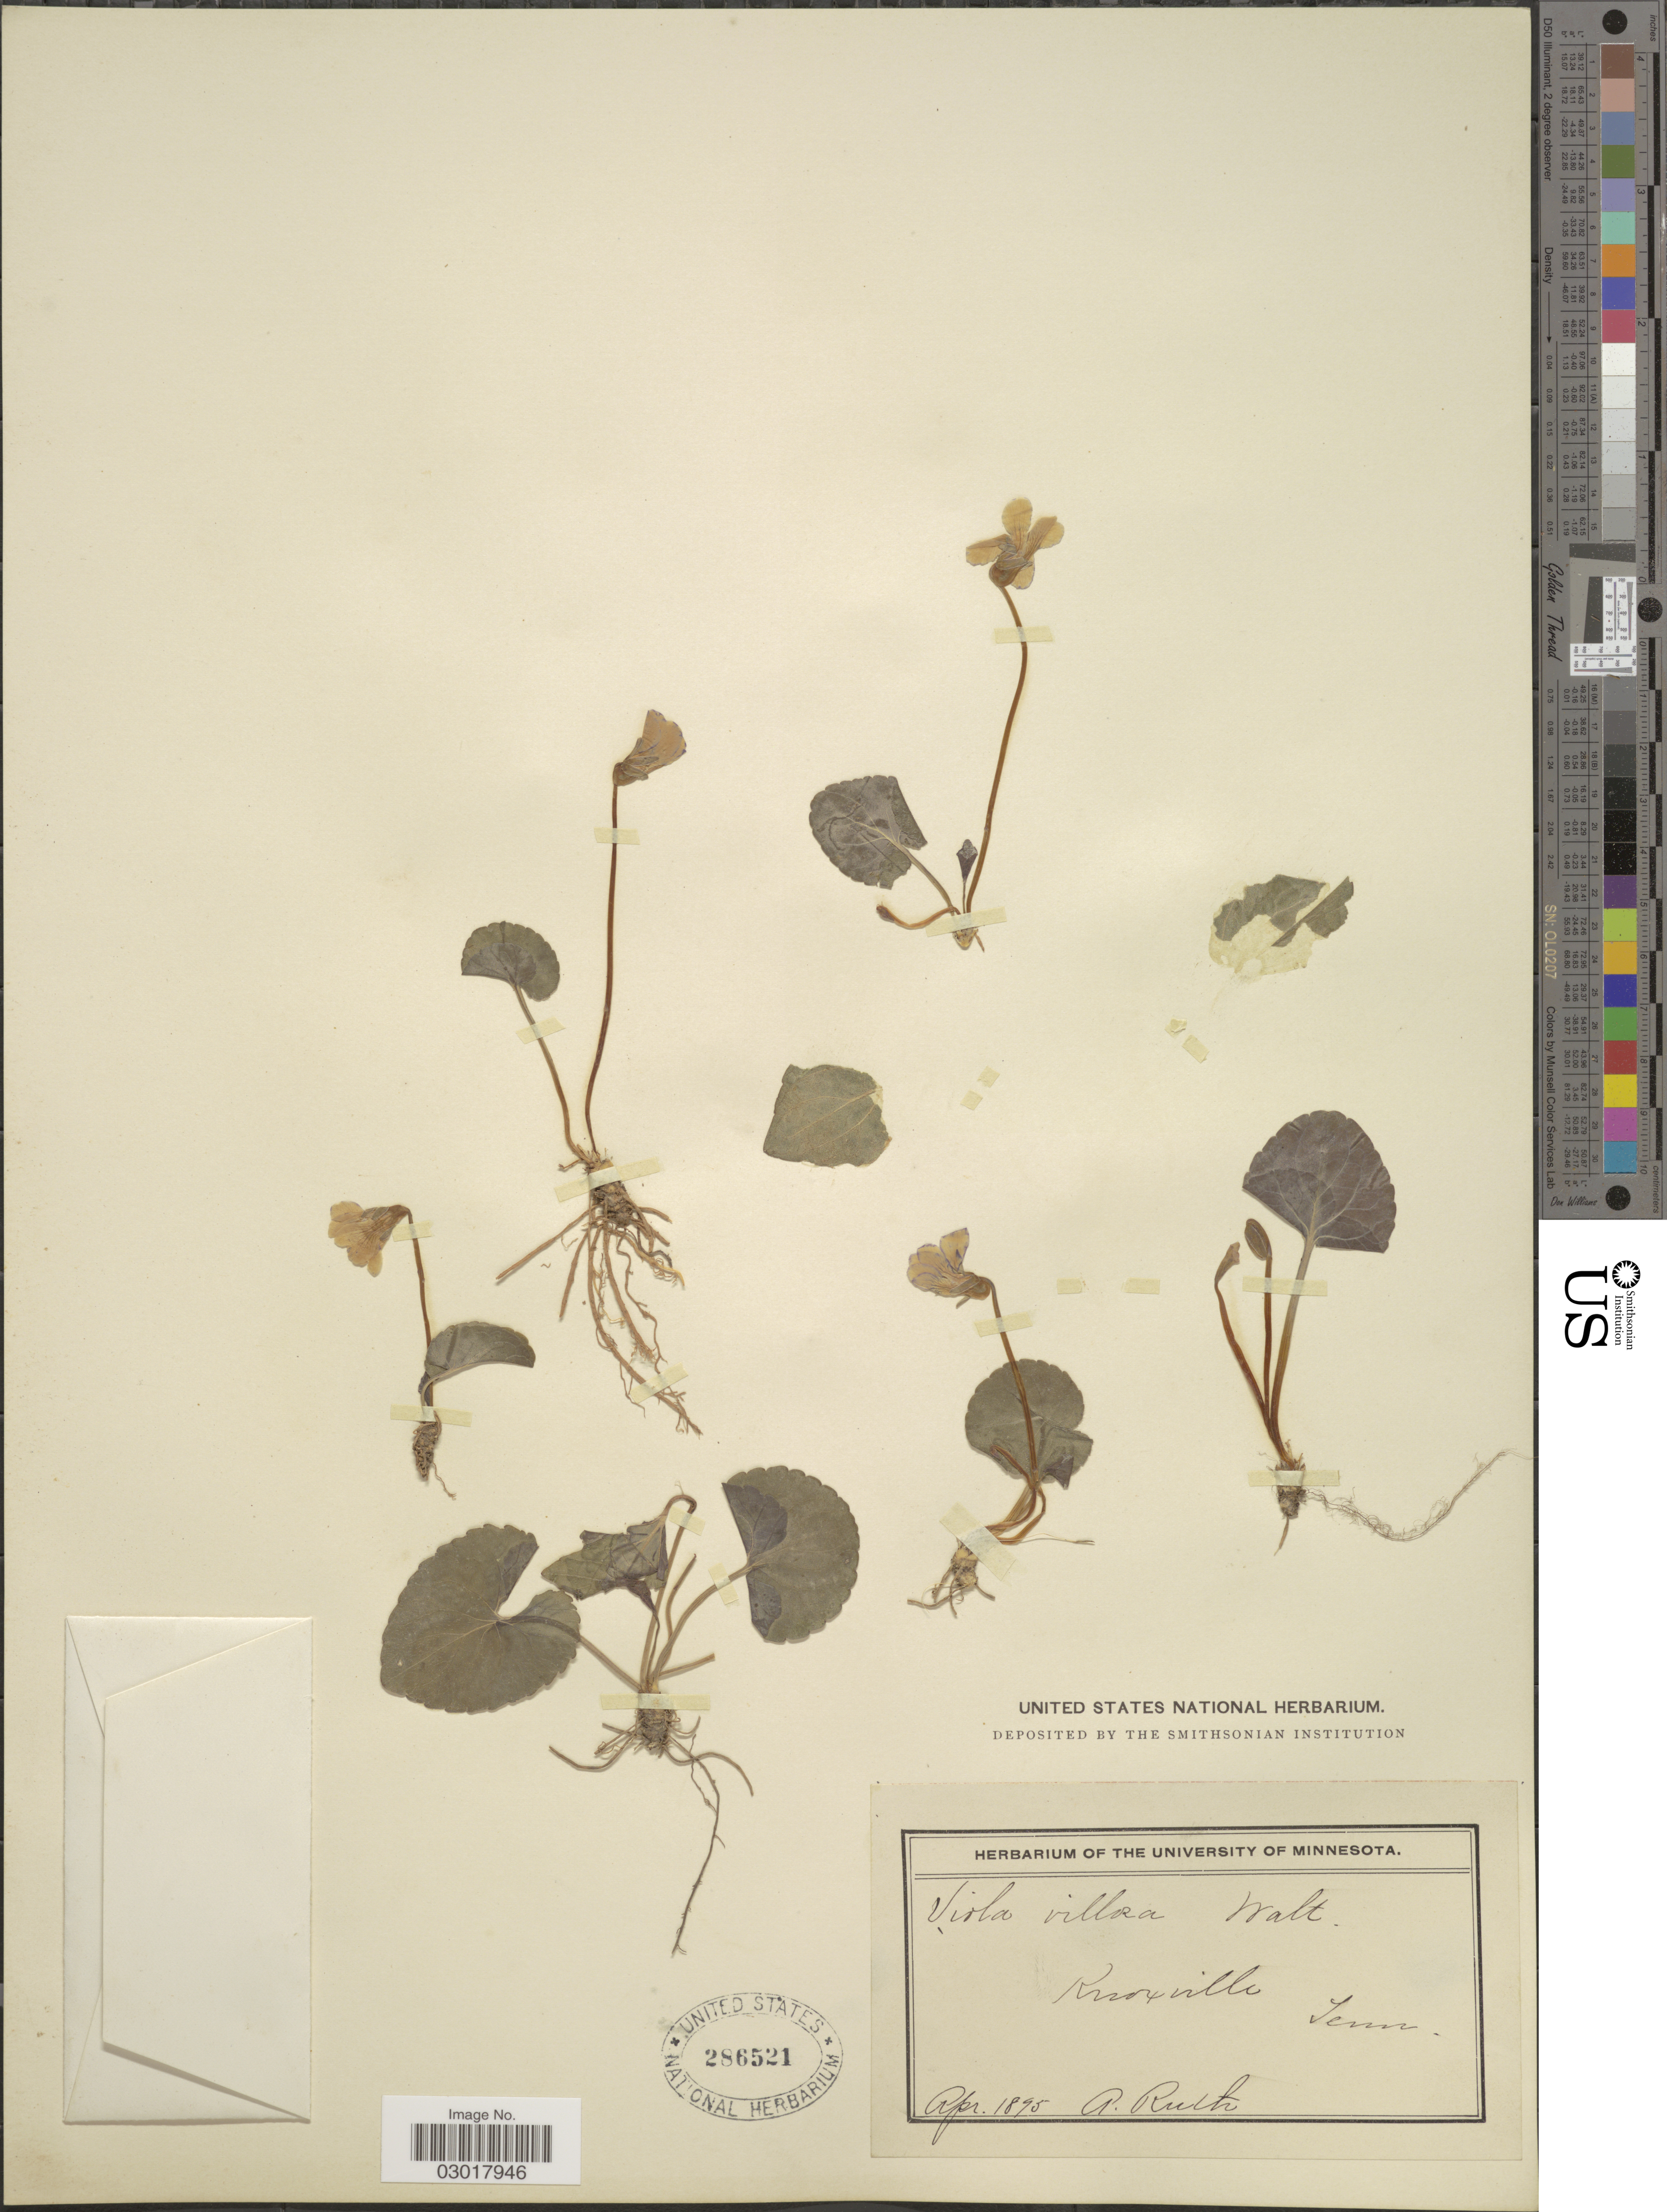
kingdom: Plantae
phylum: Tracheophyta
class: Magnoliopsida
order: Malpighiales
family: Violaceae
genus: Viola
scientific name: Viola villosa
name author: Walter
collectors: A. Ruth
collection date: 1895-04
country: United States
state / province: Tennessee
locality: Knoxville.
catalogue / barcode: US 286521